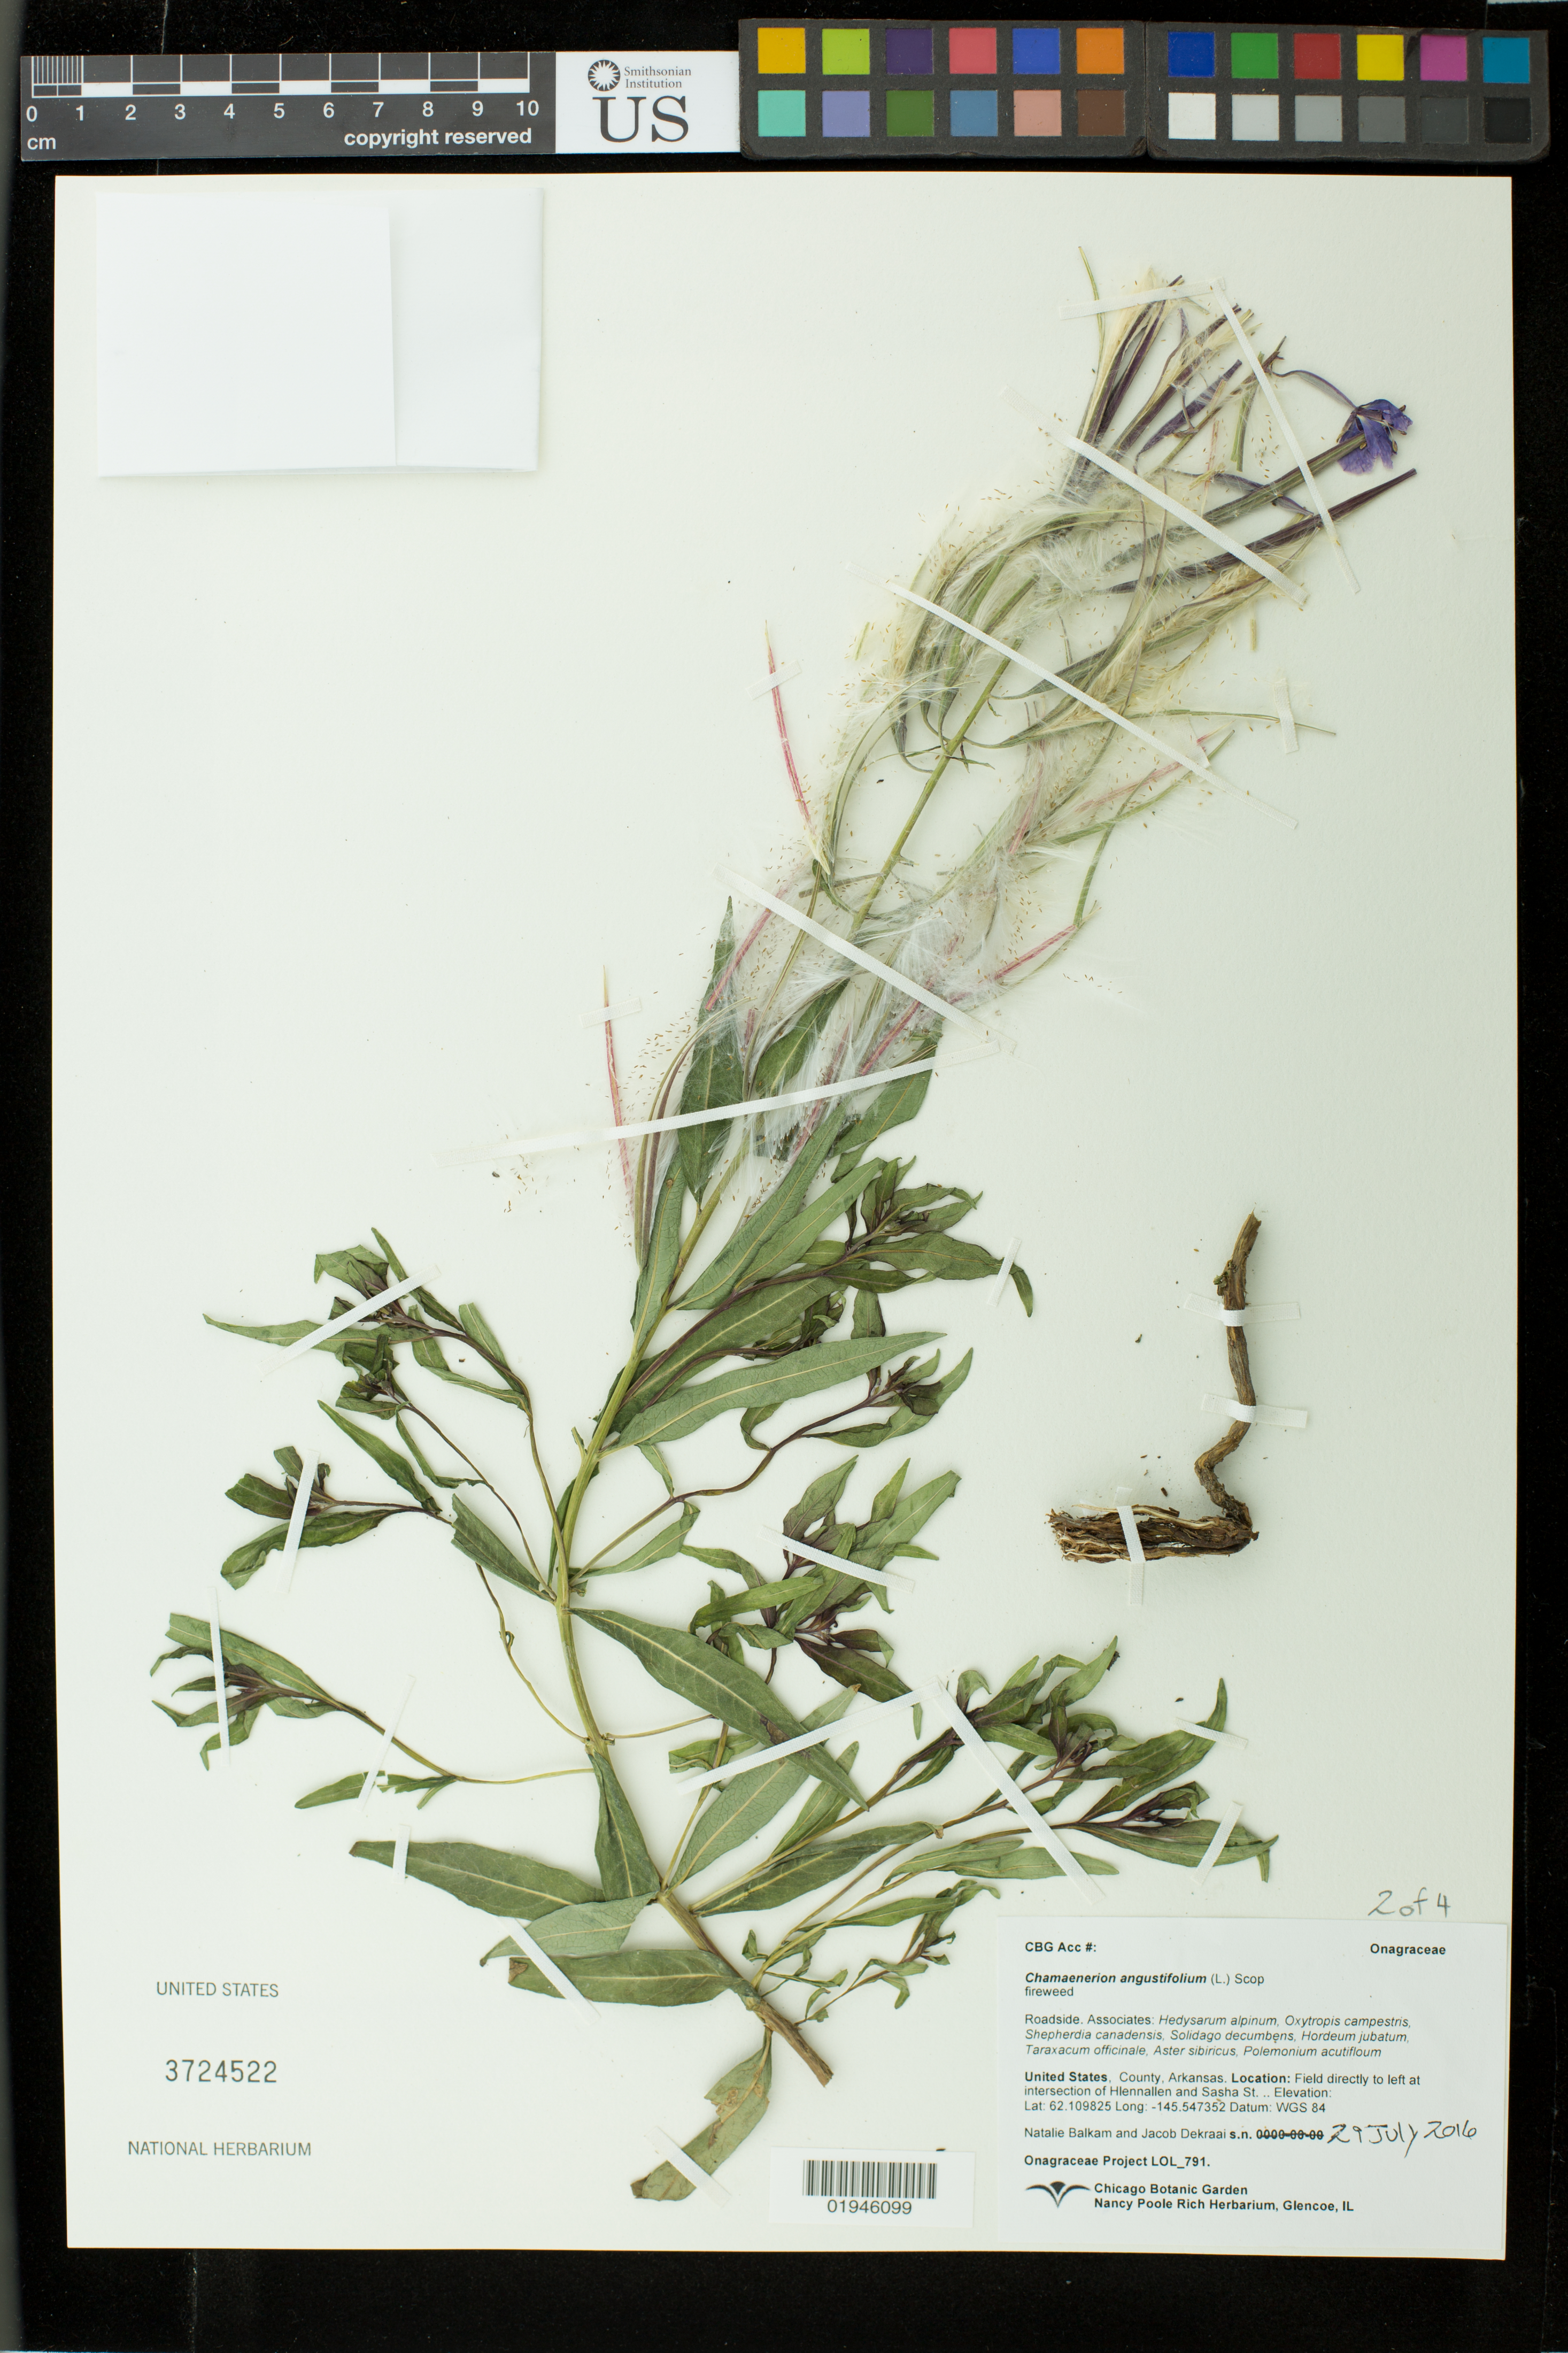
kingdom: Plantae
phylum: Tracheophyta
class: Magnoliopsida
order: Myrtales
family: Onagraceae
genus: Chamaenerion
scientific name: Chamaenerion angustifolium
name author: (L.) Scop.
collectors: N. Balkam & J. Dekraai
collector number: LOL 791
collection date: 2016-07-29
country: United States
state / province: Arkansas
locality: Field directly to left at intersection of Glennallen and Sasha St.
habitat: Roadside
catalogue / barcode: US 3724522